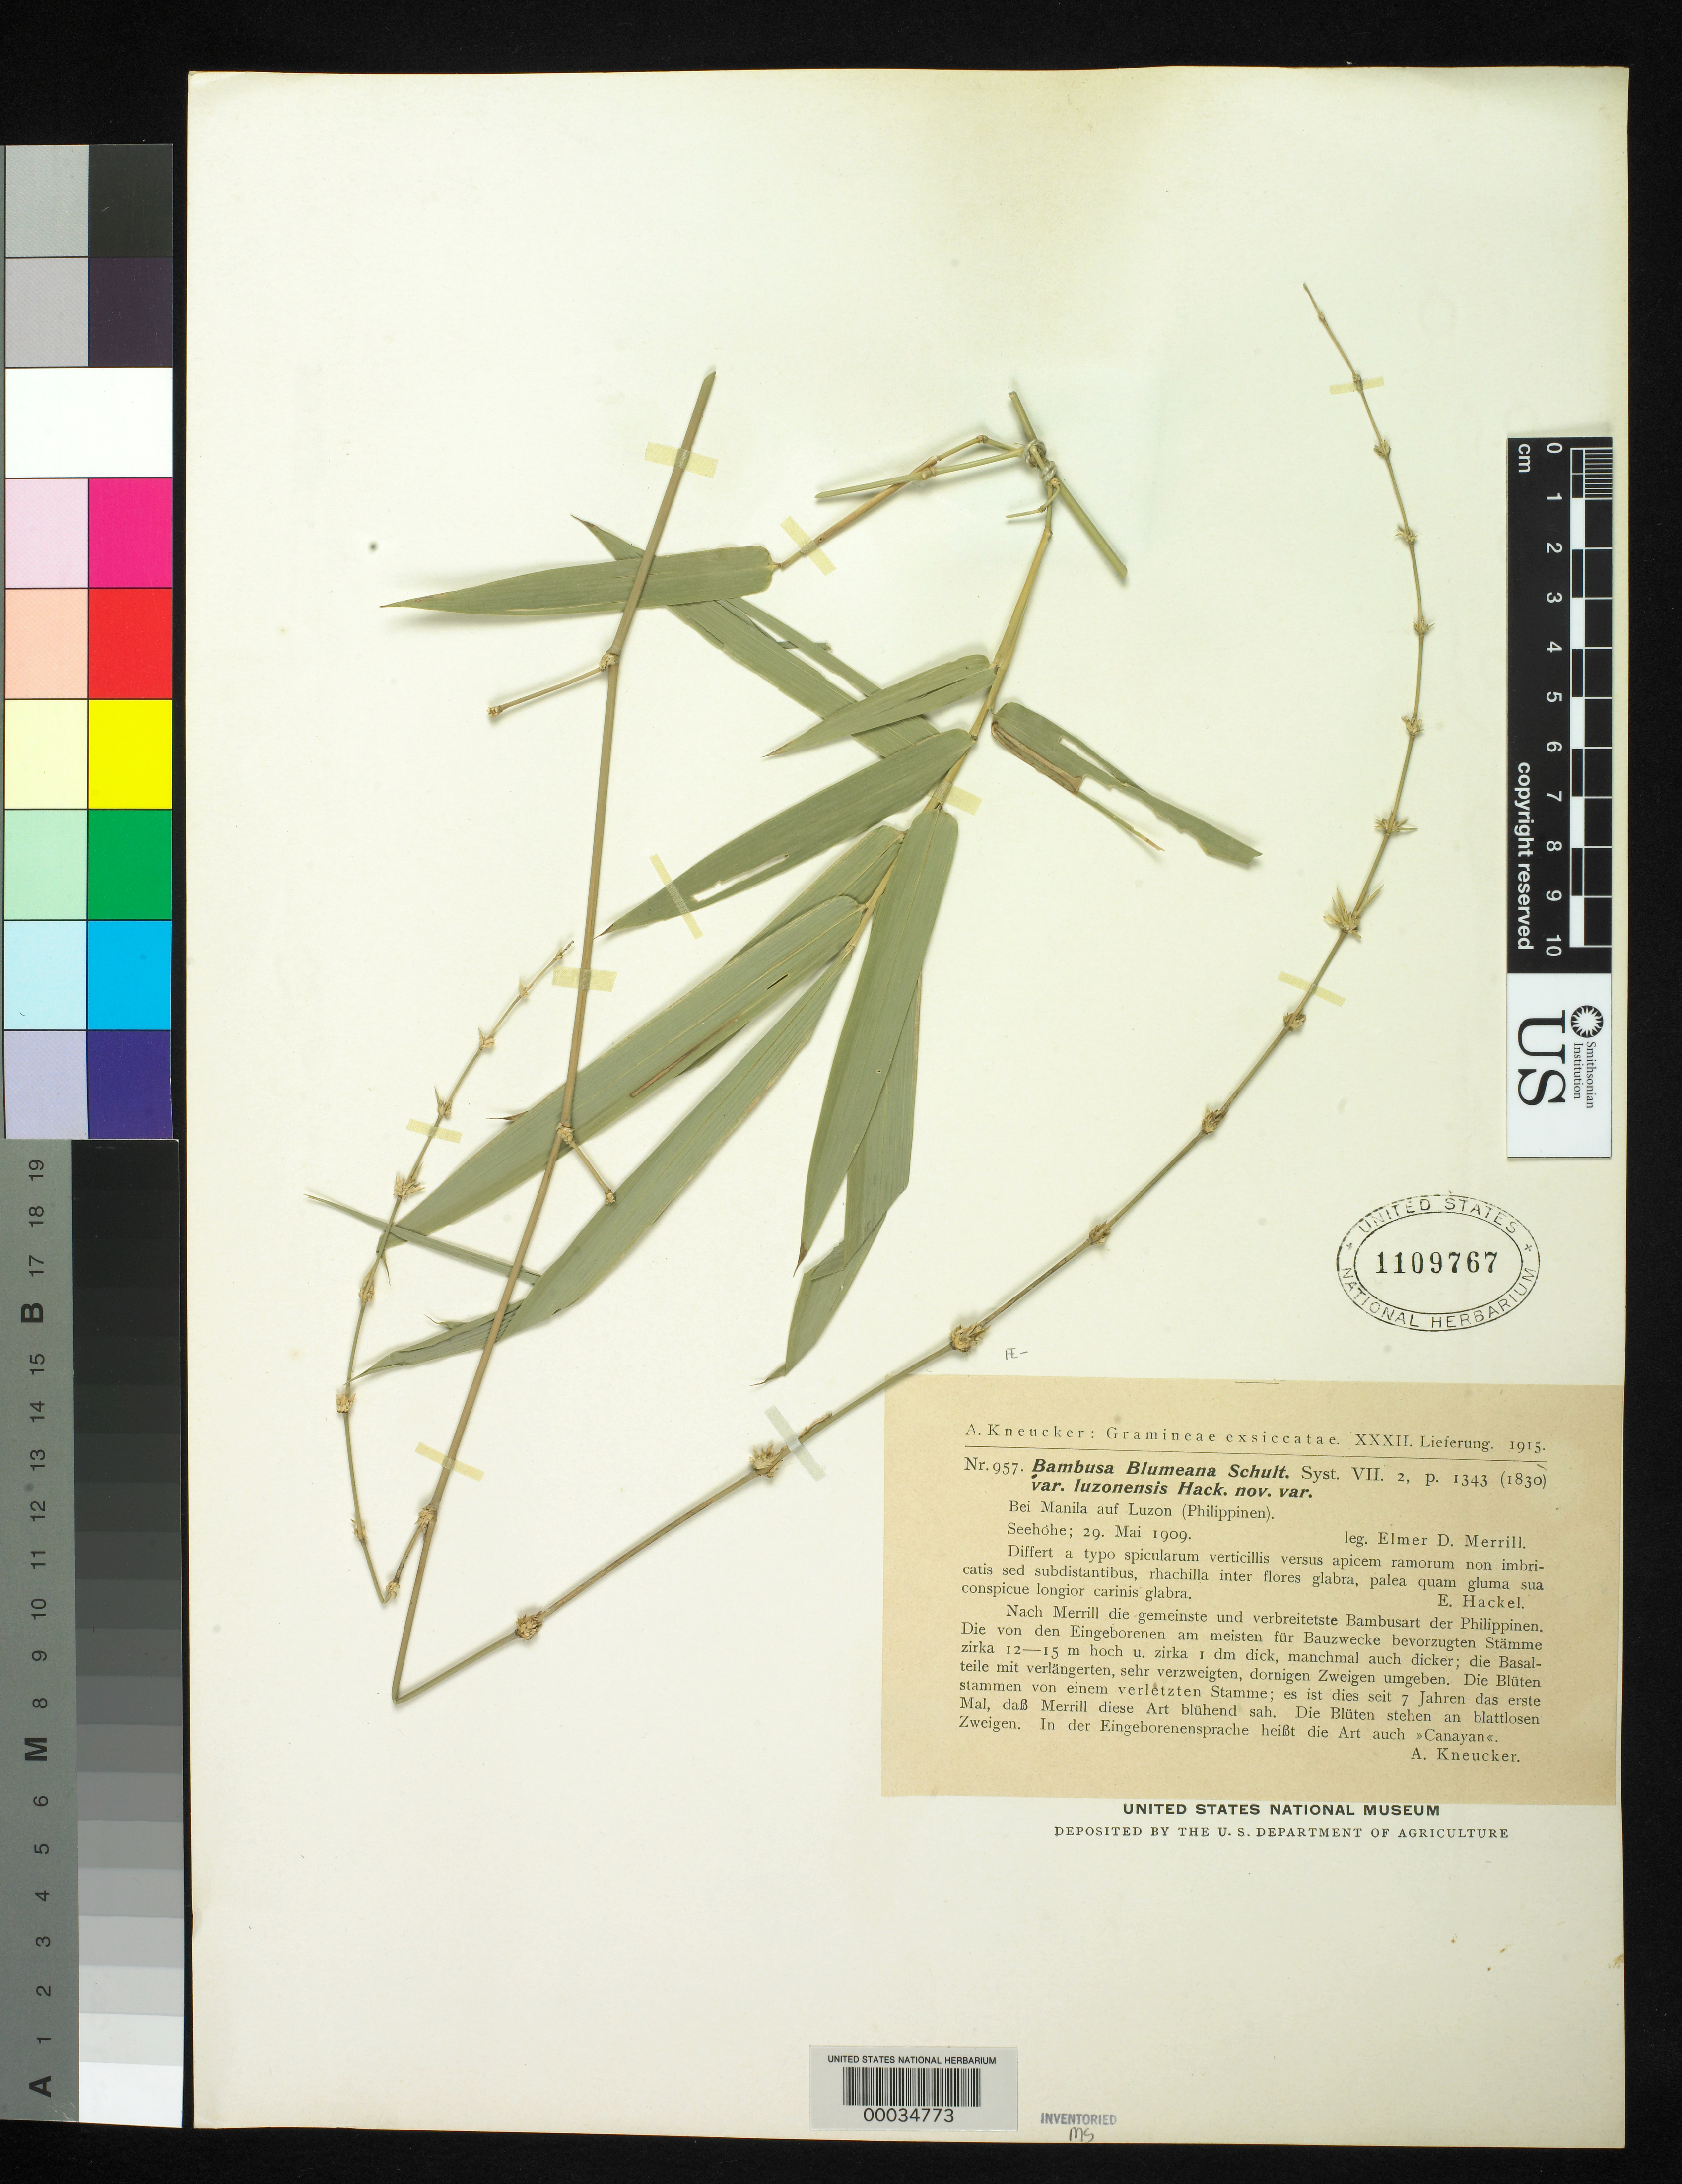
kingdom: Plantae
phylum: Tracheophyta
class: Liliopsida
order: Poales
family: Poaceae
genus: Bambusa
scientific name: Bambusa spinosa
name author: Roxb.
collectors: E. D. Merrill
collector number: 957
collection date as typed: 29 May 1909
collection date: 1909-05-29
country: Philippines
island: Mindanao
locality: Bei manila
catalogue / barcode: US 1109767